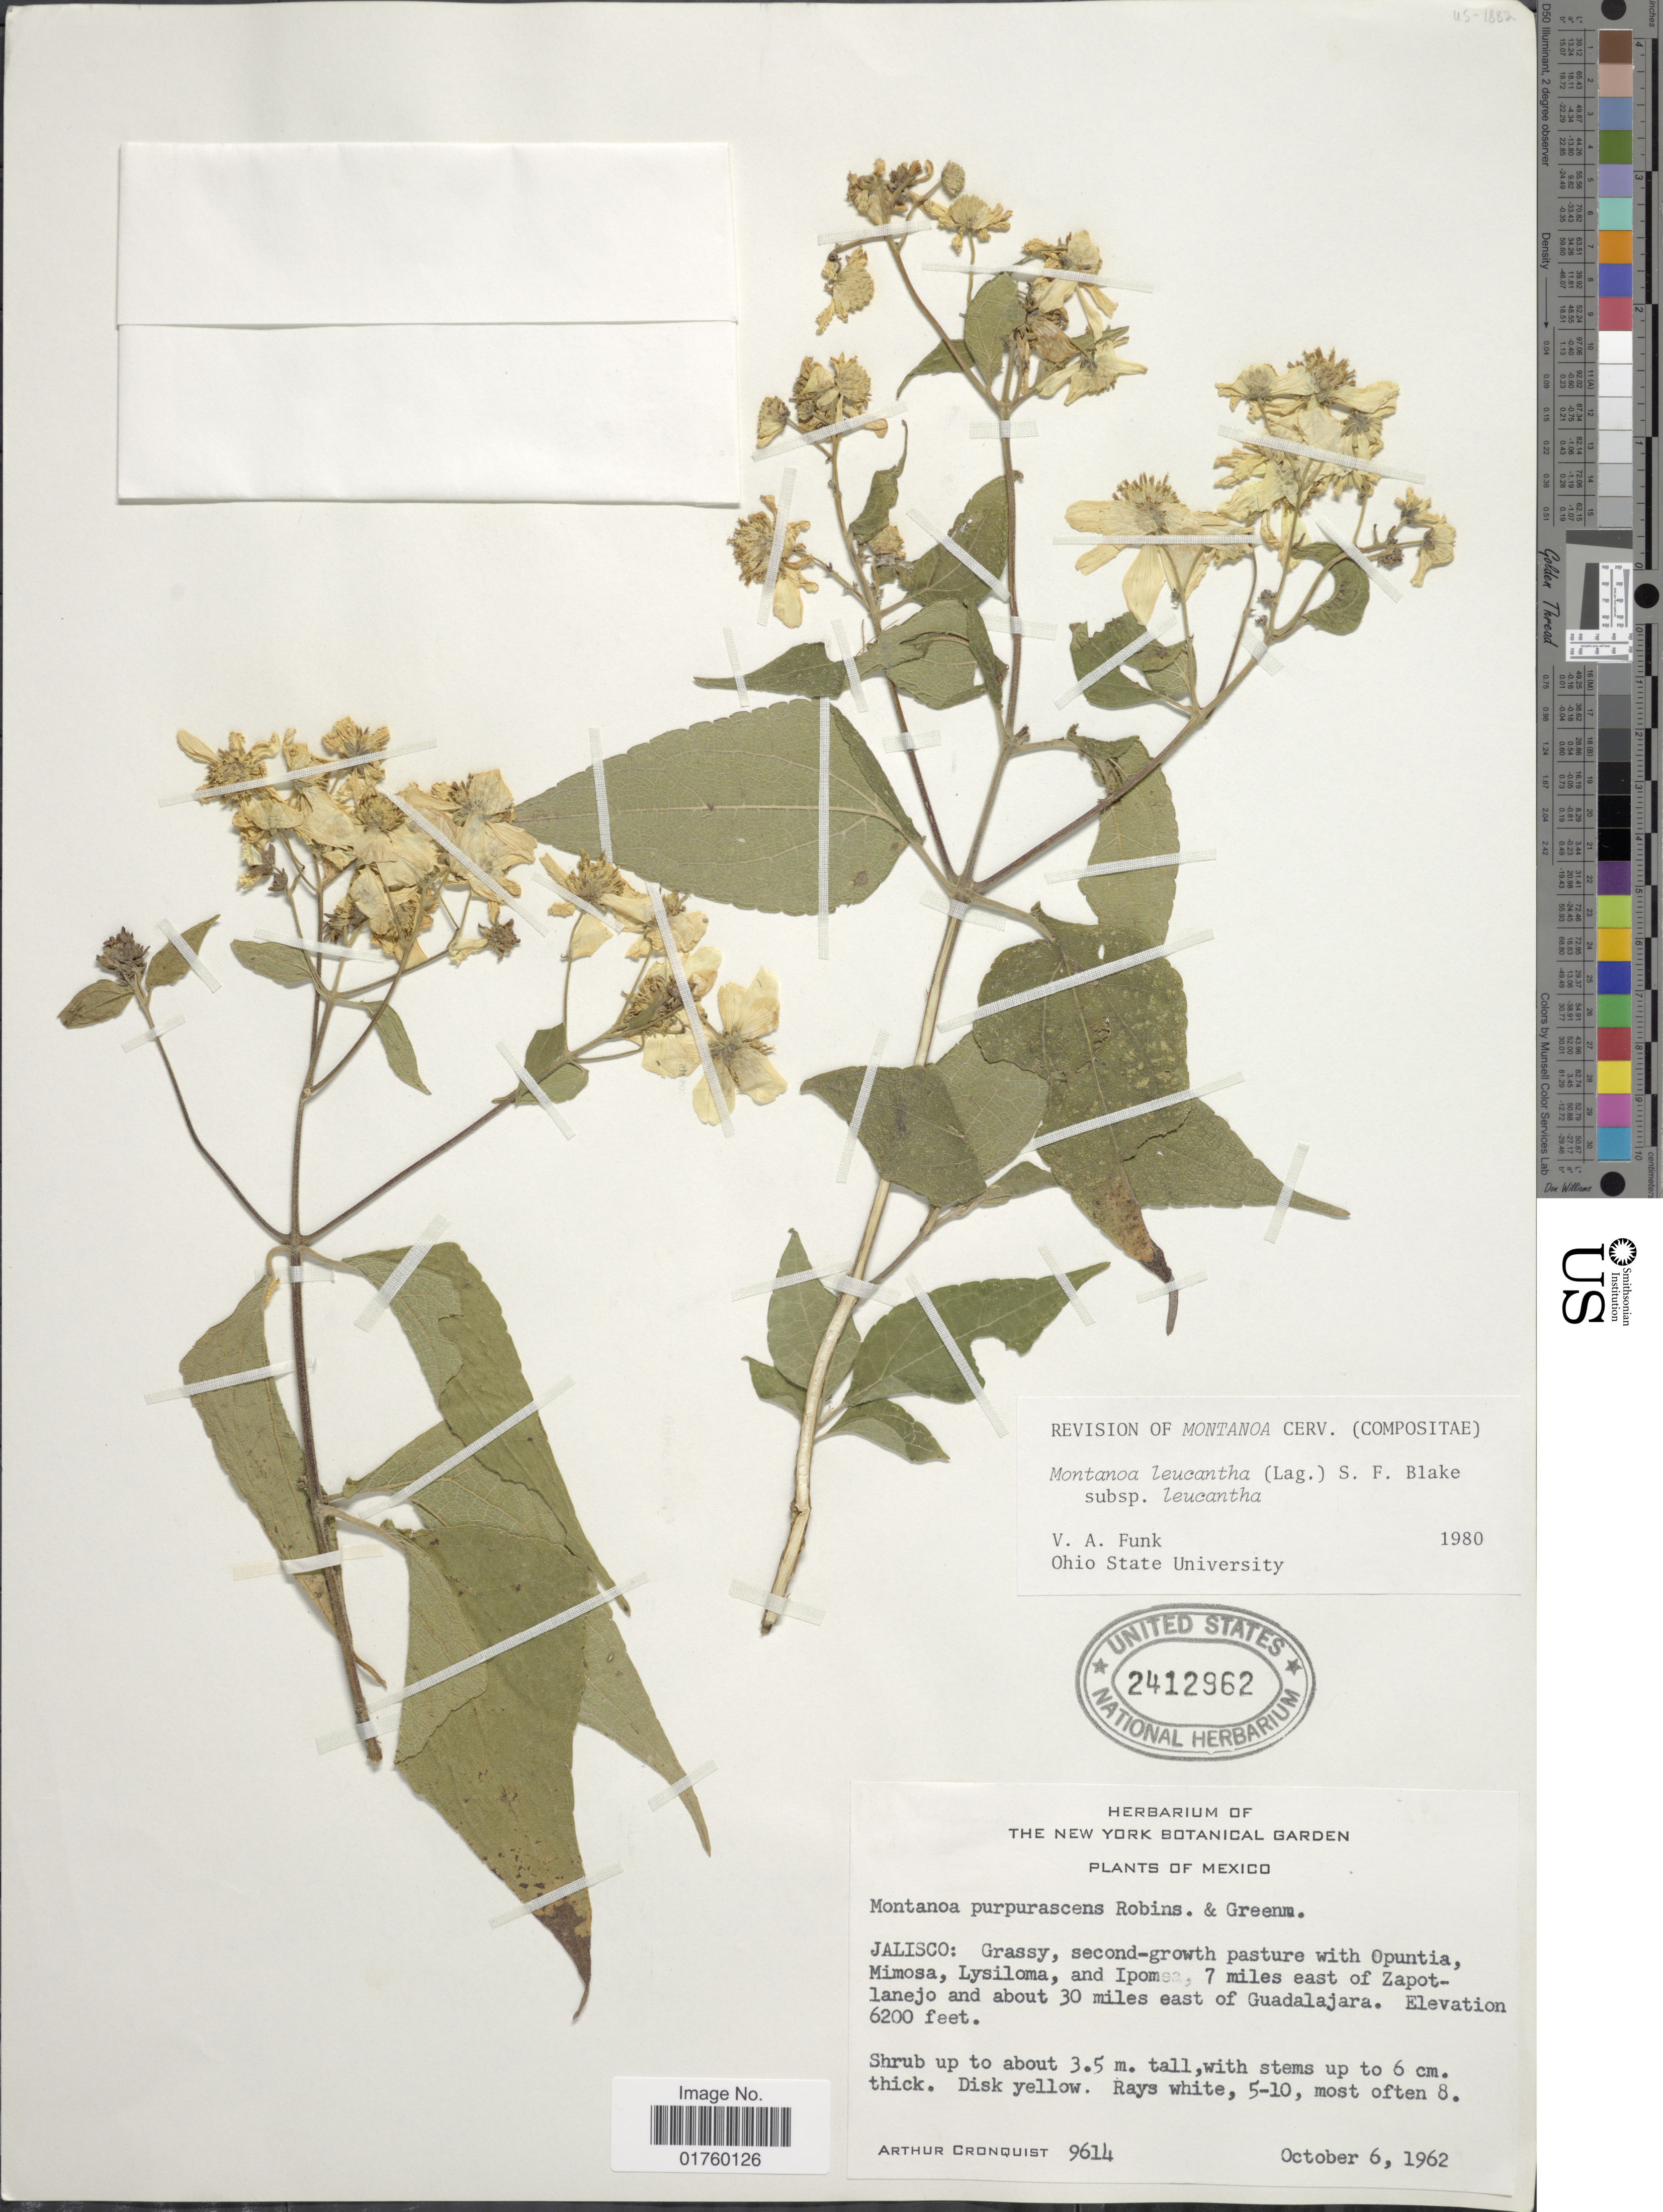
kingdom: Plantae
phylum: Tracheophyta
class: Magnoliopsida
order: Asterales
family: Asteraceae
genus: Montanoa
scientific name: Montanoa leucantha subsp. leucantha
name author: (Lag.) S.F. Blake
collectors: A. J. Cronquist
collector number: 9614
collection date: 1962-10-06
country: Mexico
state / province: Jalisco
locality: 7 miles east of Zapotlanejo and about 30 miles east of Guadalajara.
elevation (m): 1890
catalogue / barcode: US 2412962